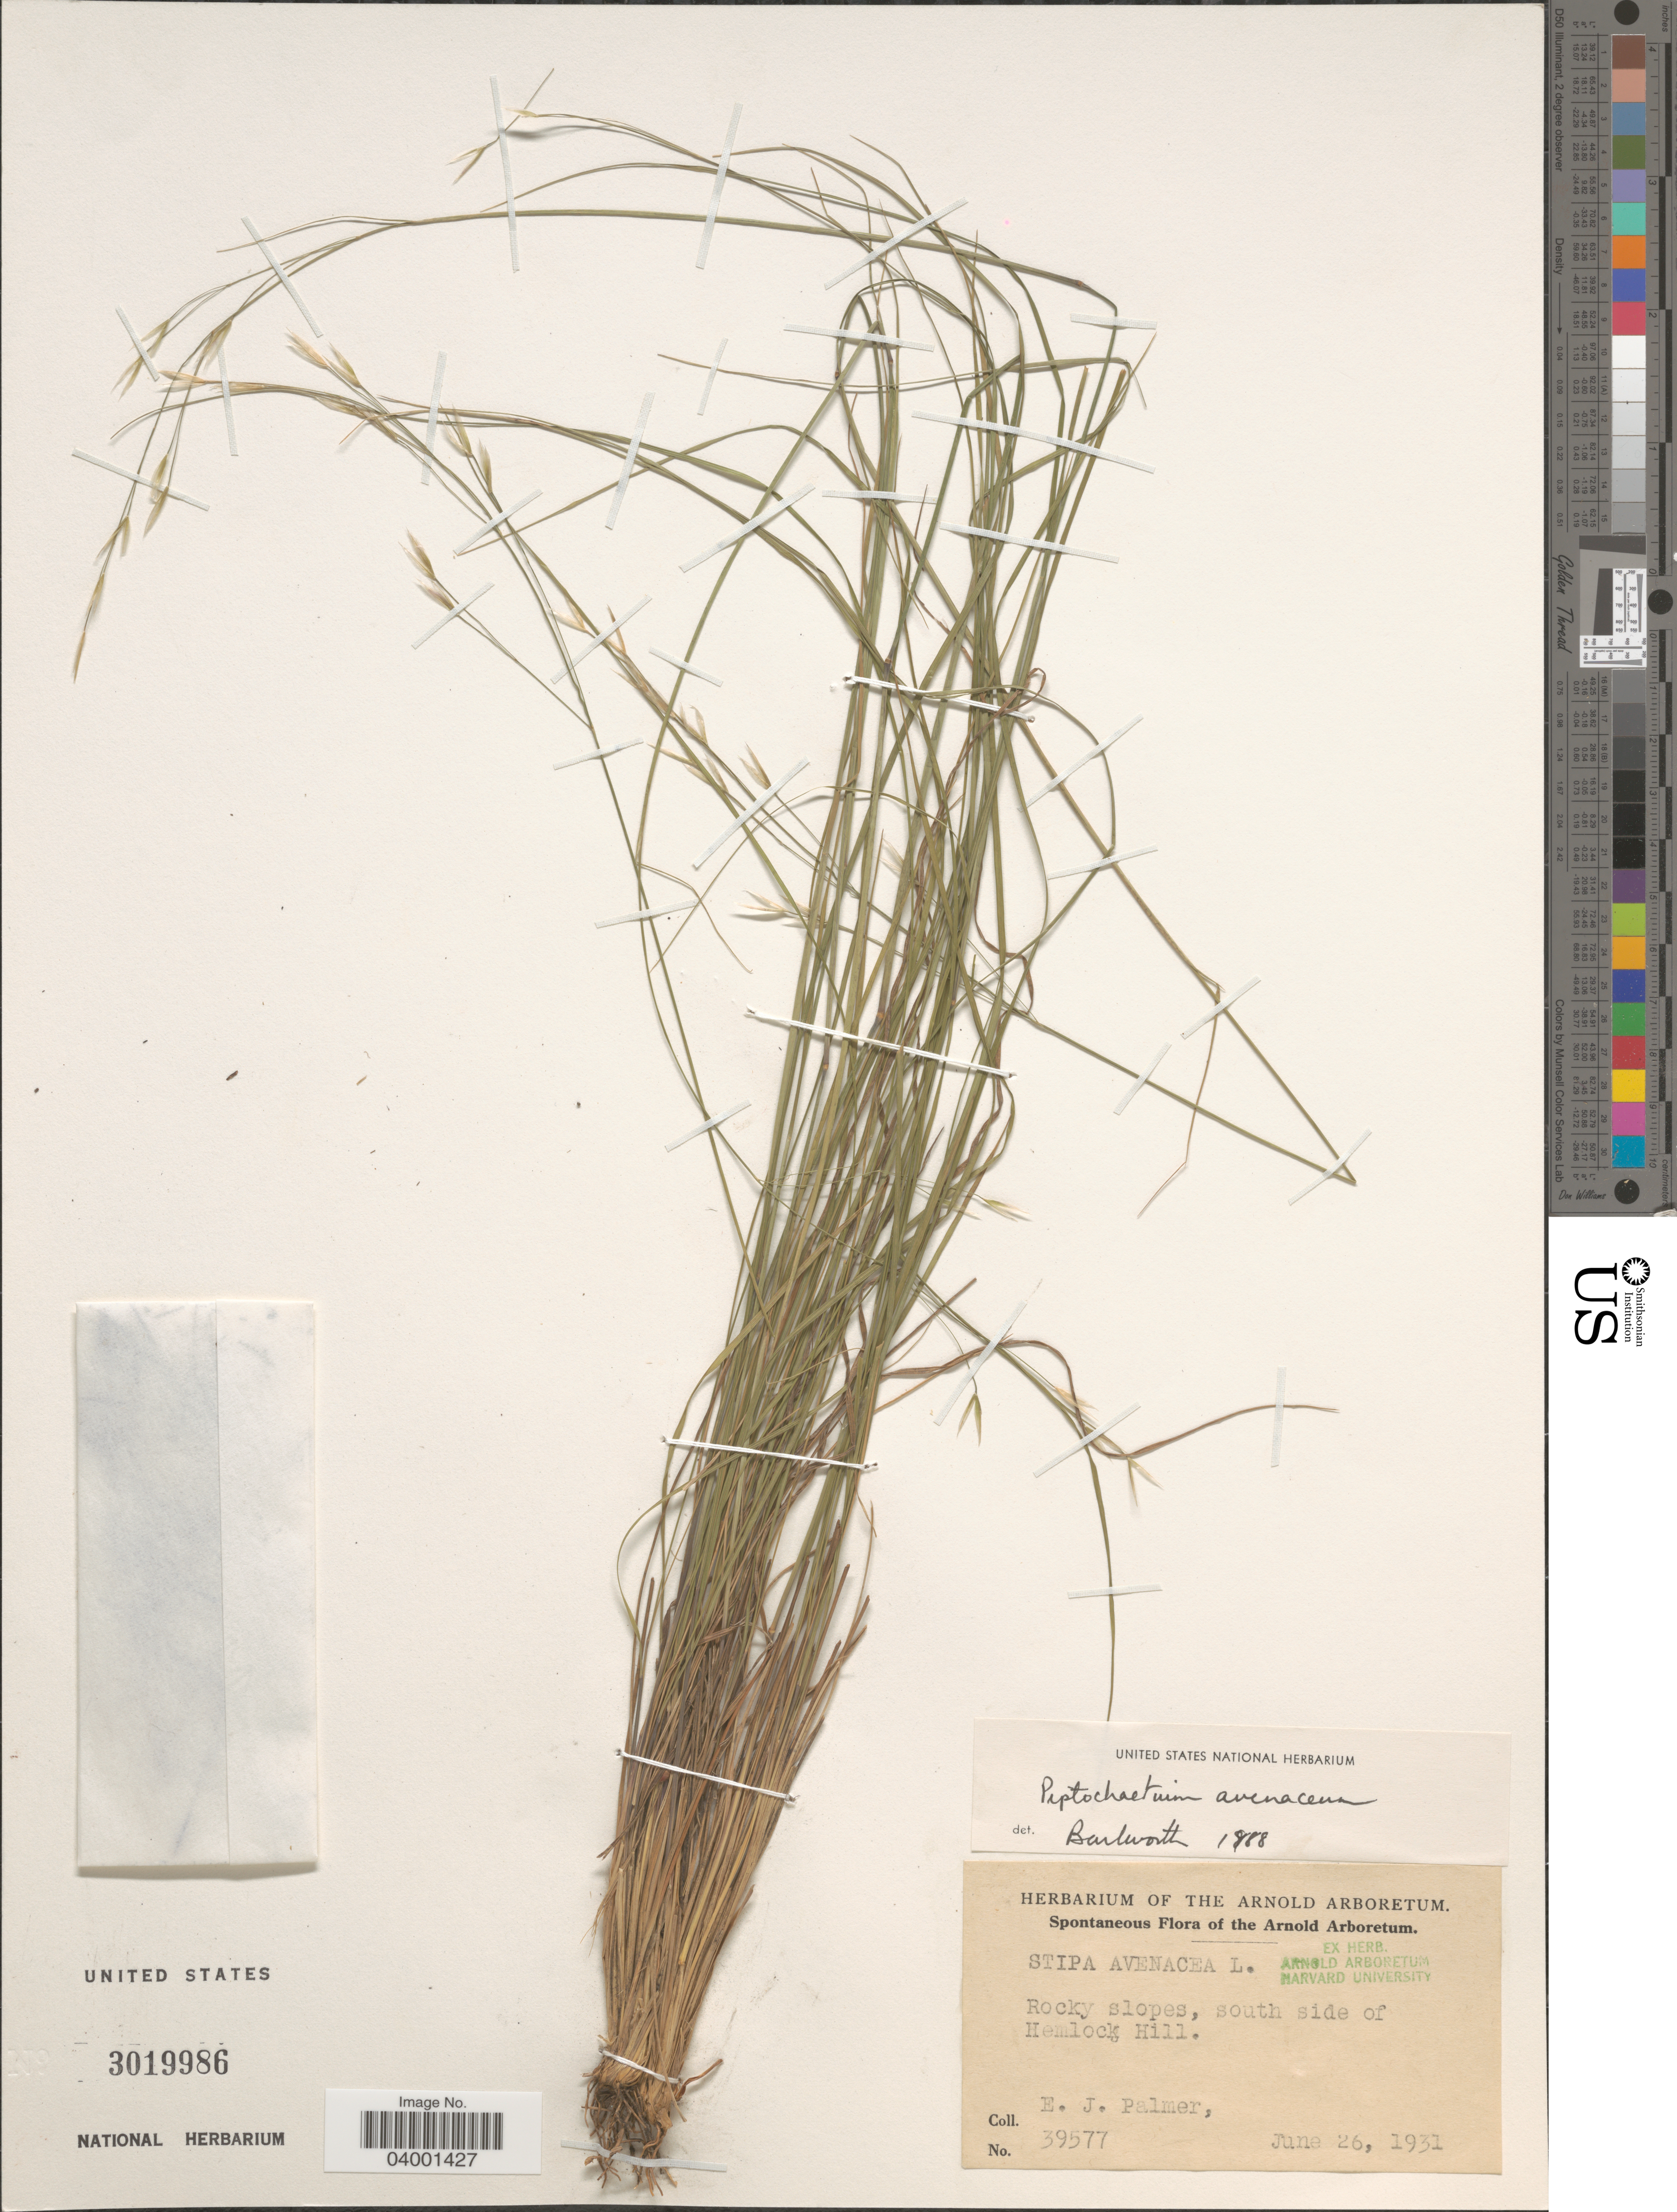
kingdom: Plantae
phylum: Tracheophyta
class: Liliopsida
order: Poales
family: Poaceae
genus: Piptochaetium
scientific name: Piptochaetium avenaceum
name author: (L.) Parodi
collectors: E. J. Palmer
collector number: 39577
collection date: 1931-06-26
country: United States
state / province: Massachusetts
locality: Rocky slope, south side of Hemlock Hill.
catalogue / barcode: US 3019986